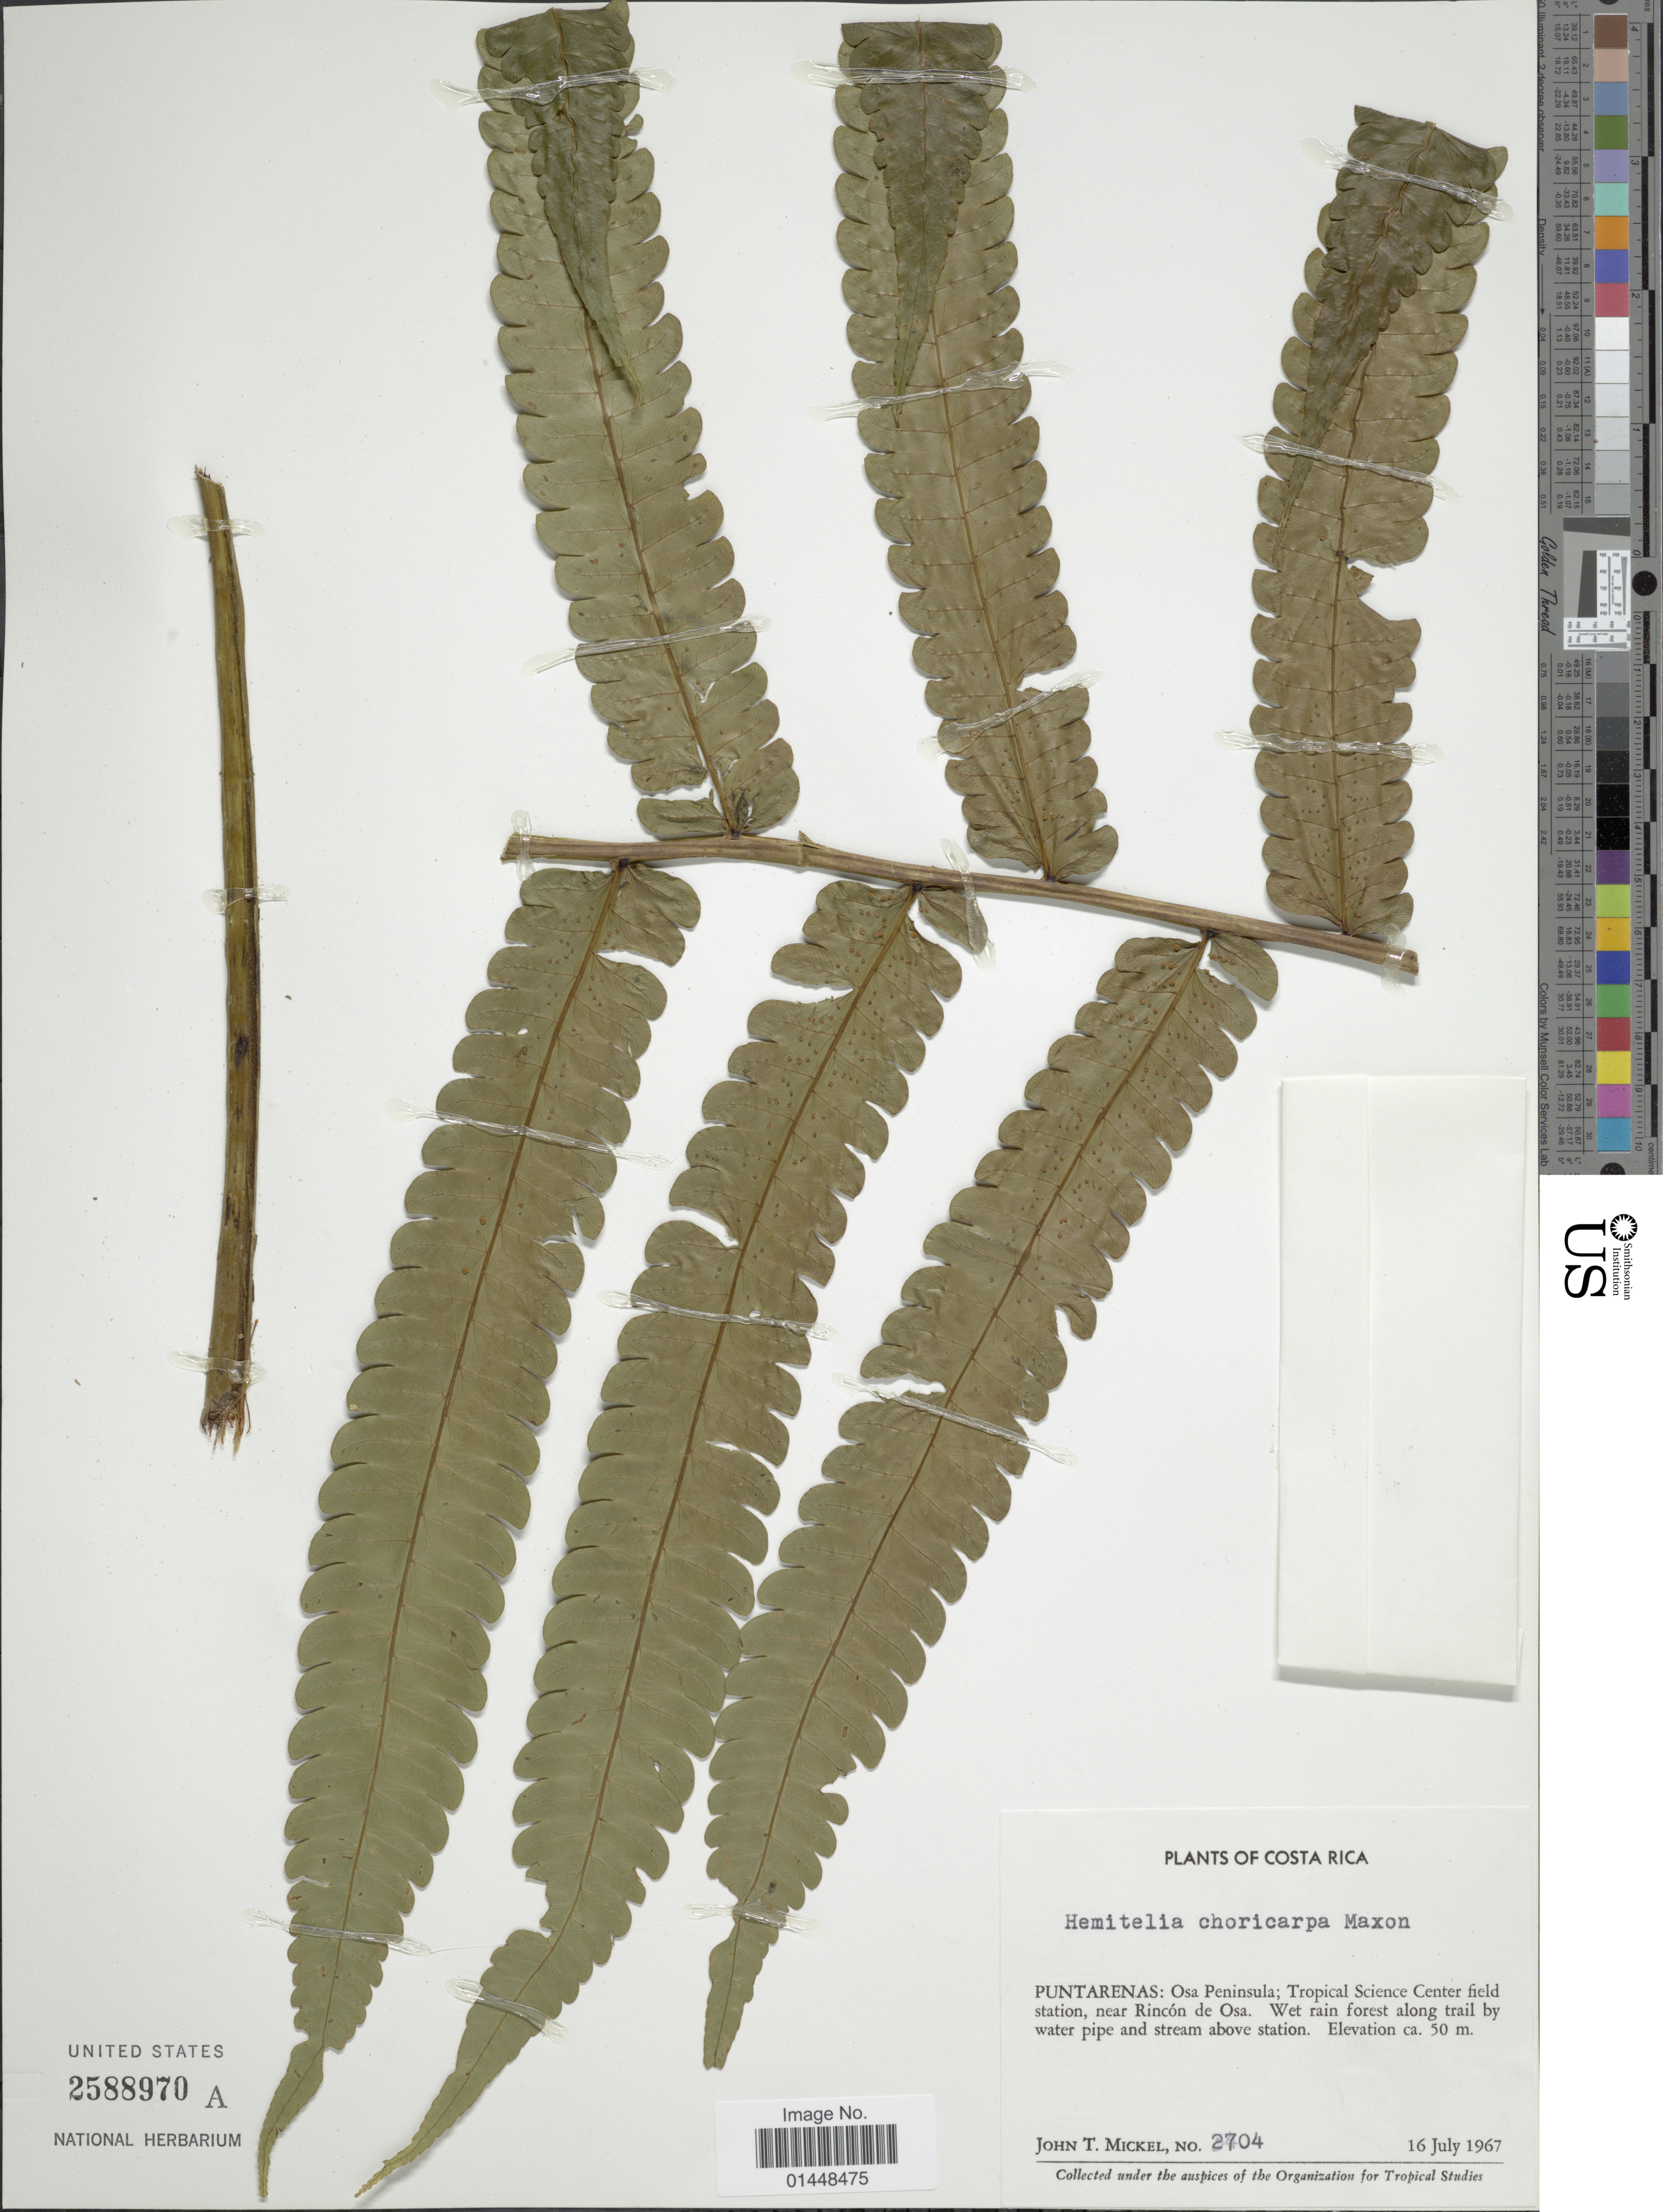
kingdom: Plantae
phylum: Tracheophyta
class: Polypodiopsida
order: Cyatheales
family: Cyatheaceae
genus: Cyathea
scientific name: Cyathea choricarpa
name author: (Maxon) Domin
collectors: J. T. Mickel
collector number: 2704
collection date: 1967-07-16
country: Costa Rica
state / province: Puntarenas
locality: Osa Peninsula; Tropical Science Center field station near Rincon de Osa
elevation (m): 50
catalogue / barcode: US 2588970A